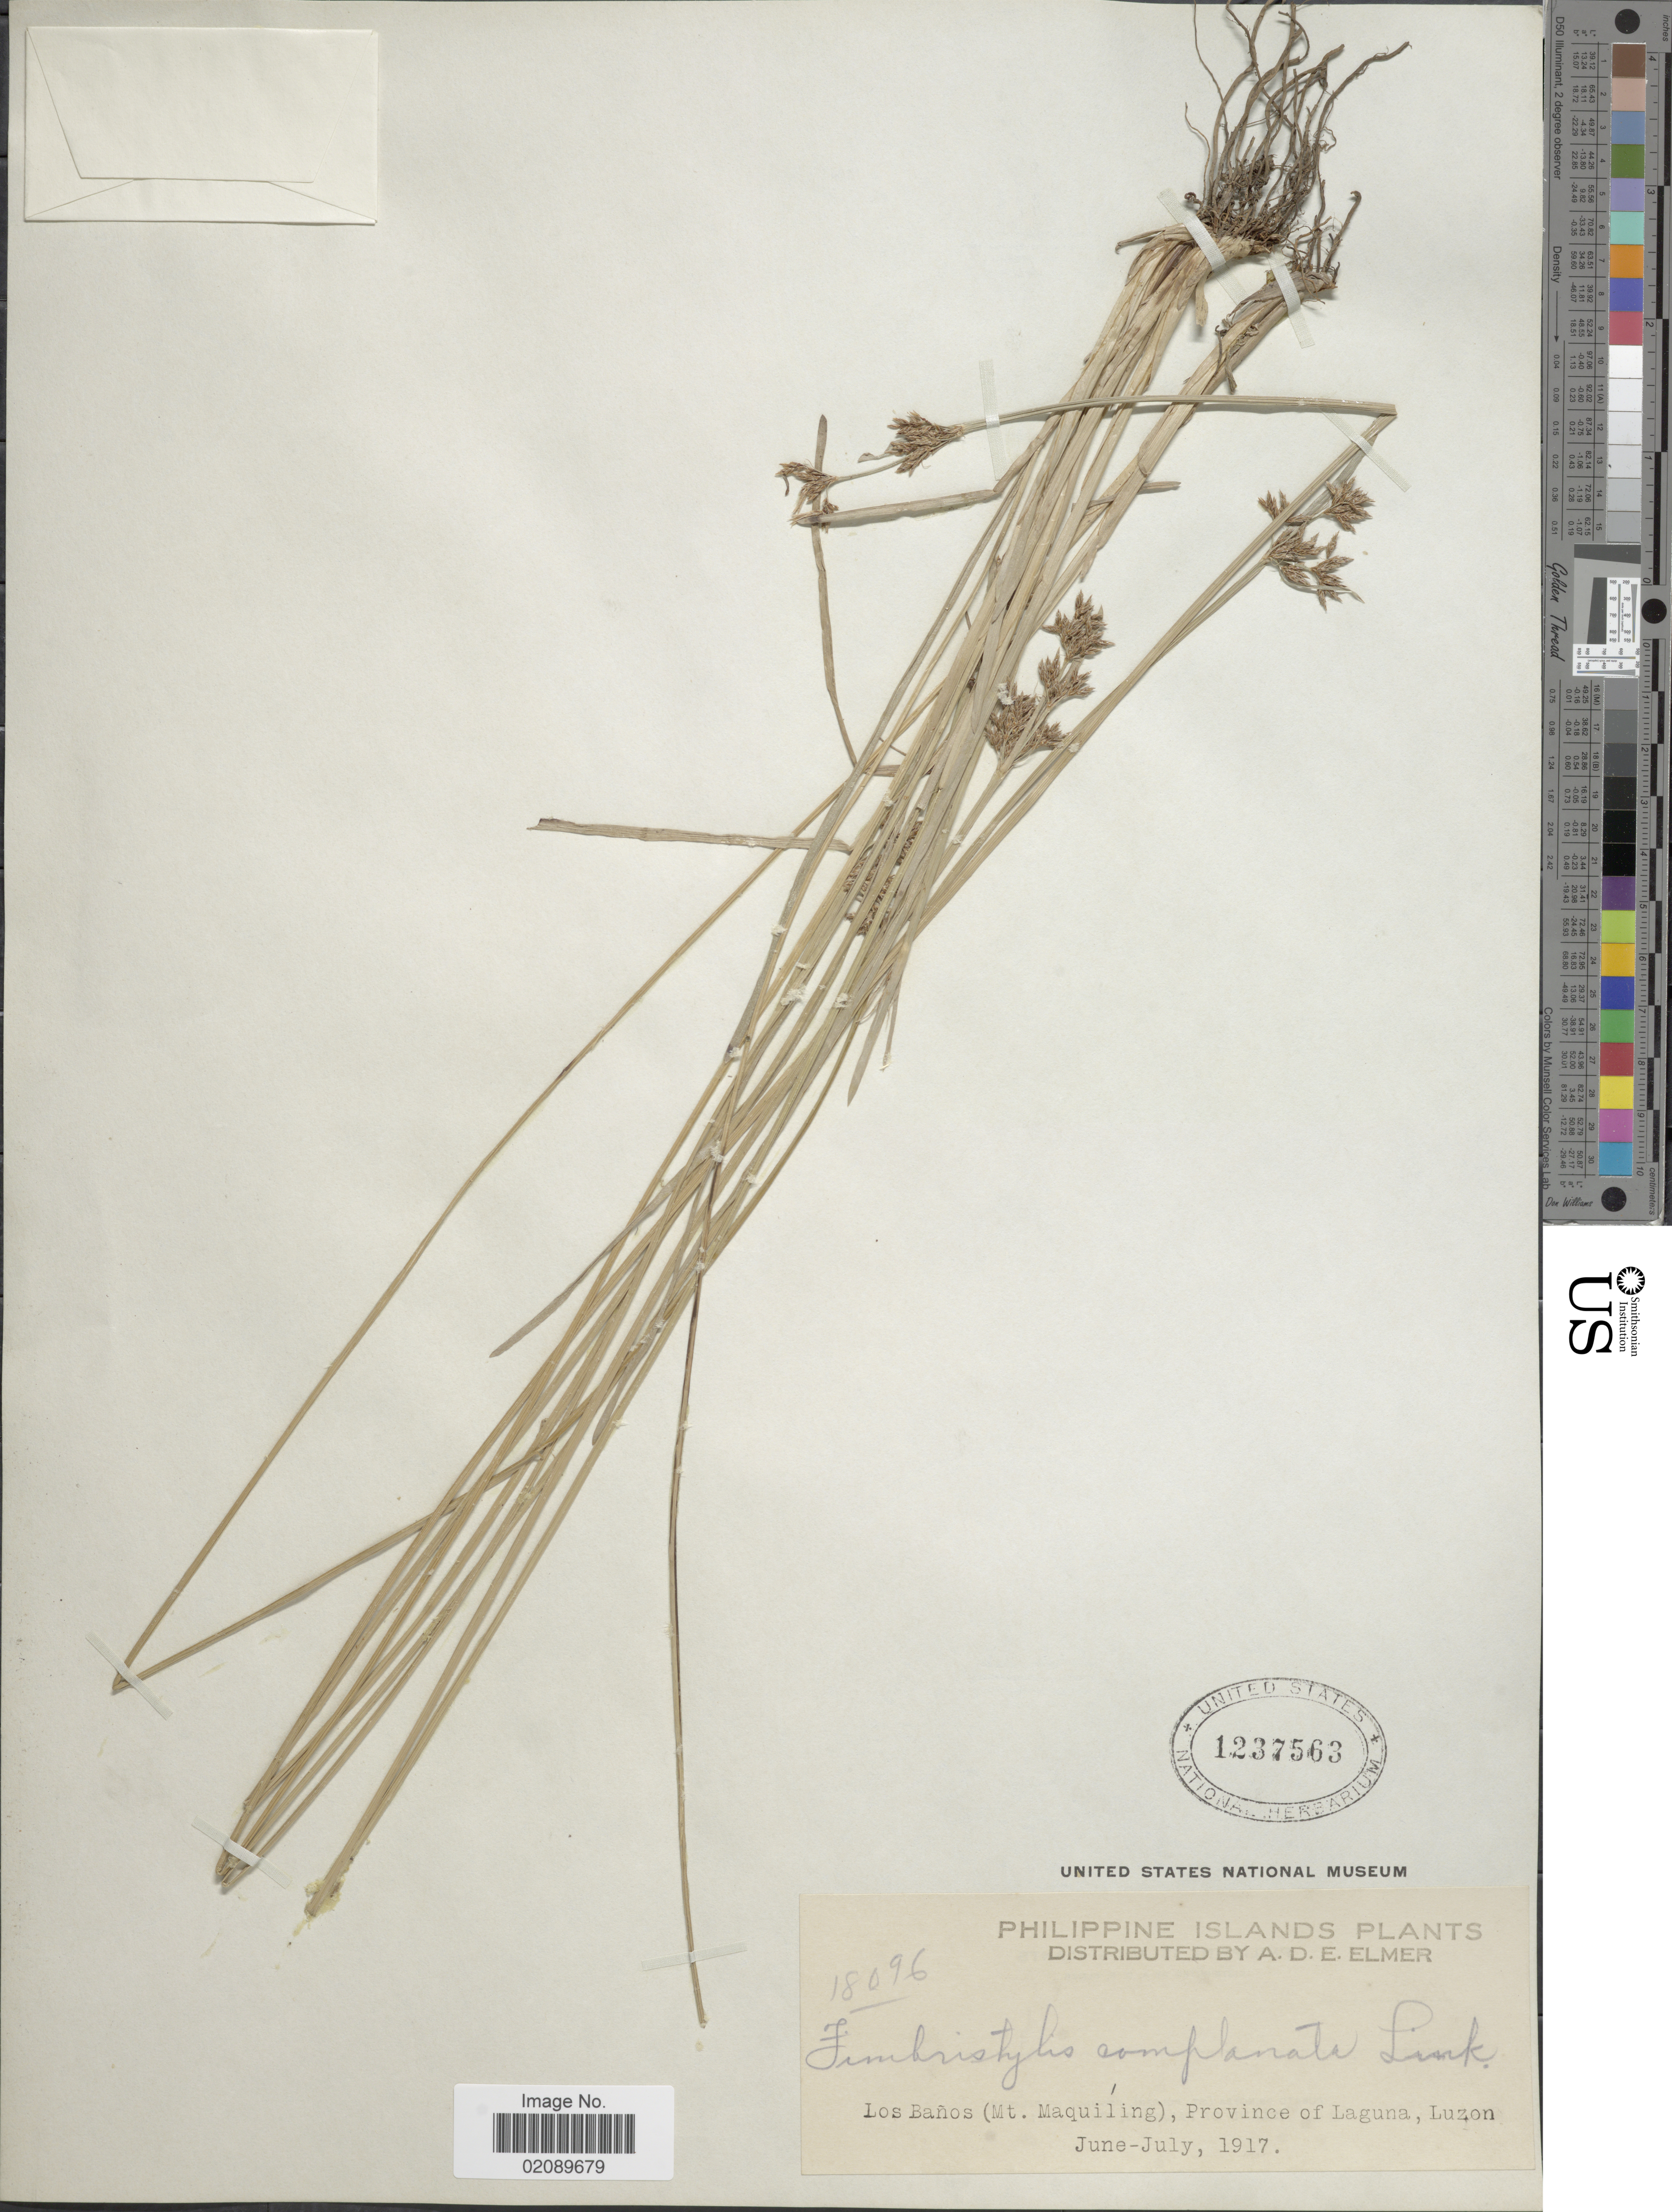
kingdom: Plantae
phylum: Tracheophyta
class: Liliopsida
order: Poales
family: Cyperaceae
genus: Fimbristylis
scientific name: Fimbristylis complanata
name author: (Retz.) Link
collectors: A. D. E. Elmer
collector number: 18096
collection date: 1917-06/1917-07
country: Philippines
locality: Philippine Islands, Los Banos (Mt. Maquiling), Province of Laguna, Luzon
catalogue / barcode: US 1237563